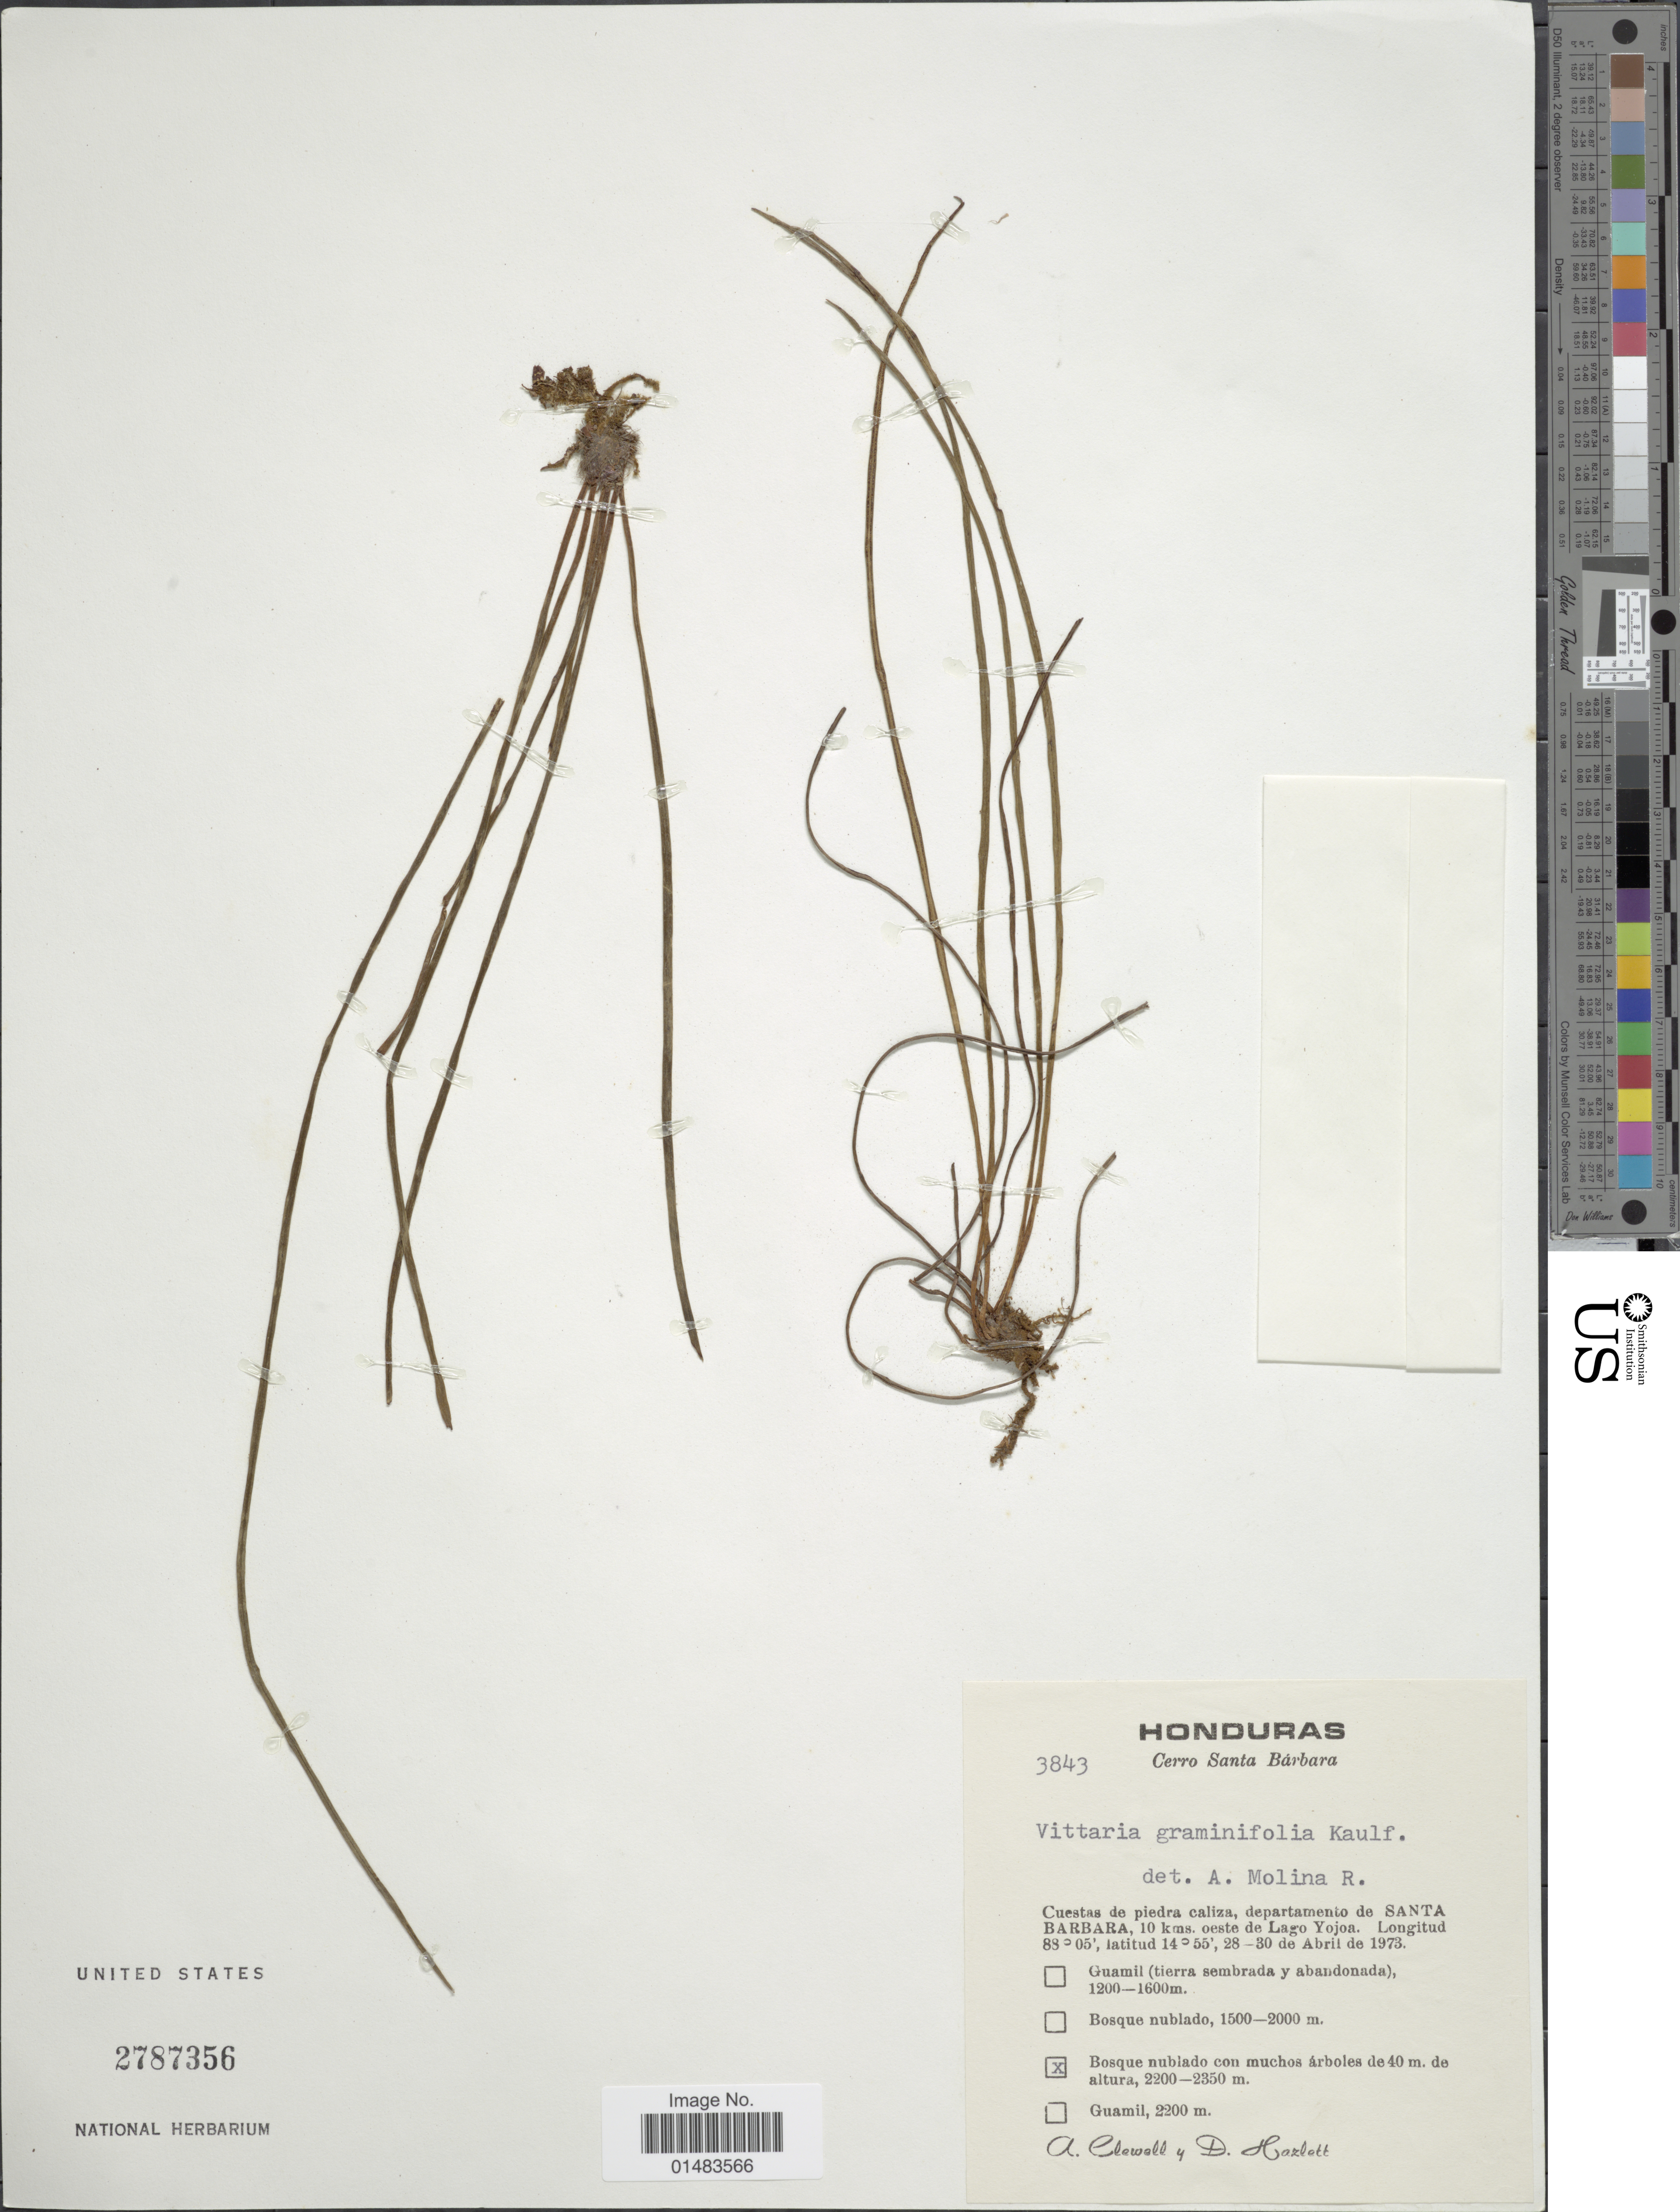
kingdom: Plantae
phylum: Tracheophyta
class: Polypodiopsida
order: Polypodiales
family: Pteridaceae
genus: Vittaria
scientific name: Vittaria graminifolia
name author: Kaulf.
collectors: A. Clewell & D. Hazlett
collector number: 3843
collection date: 1973-04-30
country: Honduras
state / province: Santa Bárbara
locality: Cuestas de piedra caliza, bosque nubiado con muchos arboles de 40m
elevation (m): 2200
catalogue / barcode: US 2787356